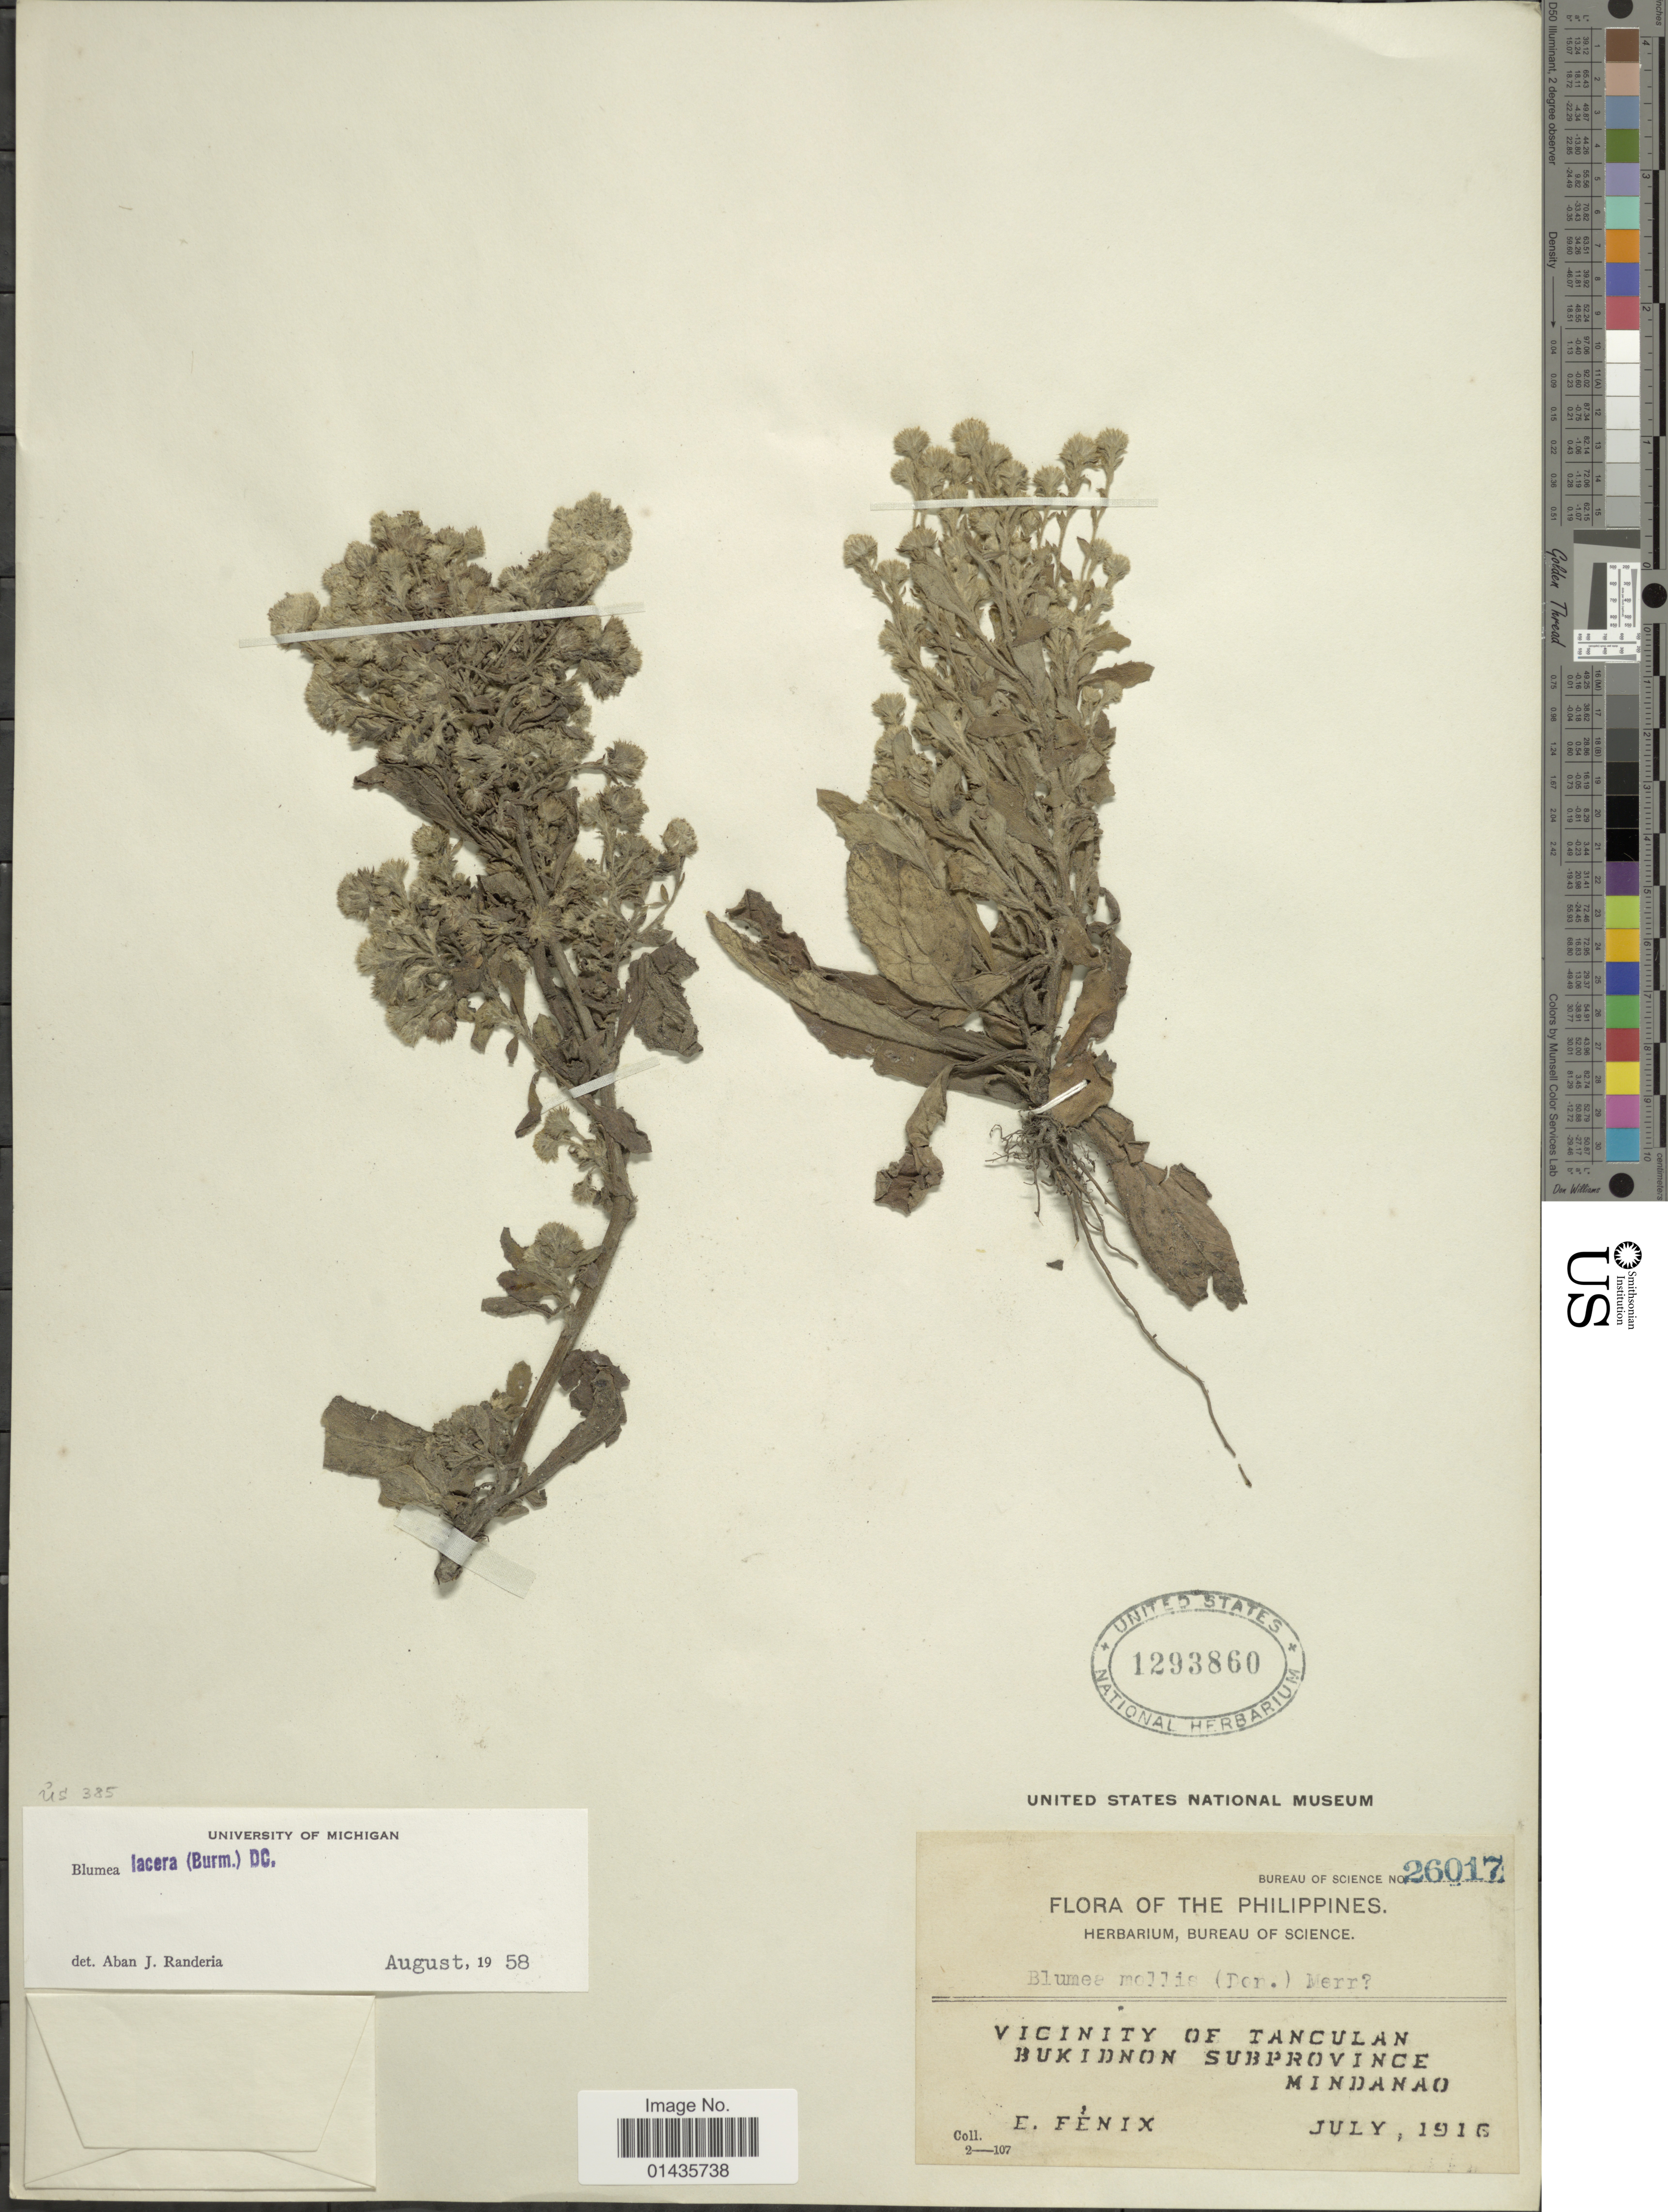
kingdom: Plantae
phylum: Tracheophyta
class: Magnoliopsida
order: Asterales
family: Asteraceae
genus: Blumea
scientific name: Blumea lacera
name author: (Roxb.) DC.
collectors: E. Fénix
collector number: Bureau of Science 26017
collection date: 1916-07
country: Philippines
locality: Vicinity of Tanculan, Bukidnon Subprovince, Mindanao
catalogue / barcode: US 1293860